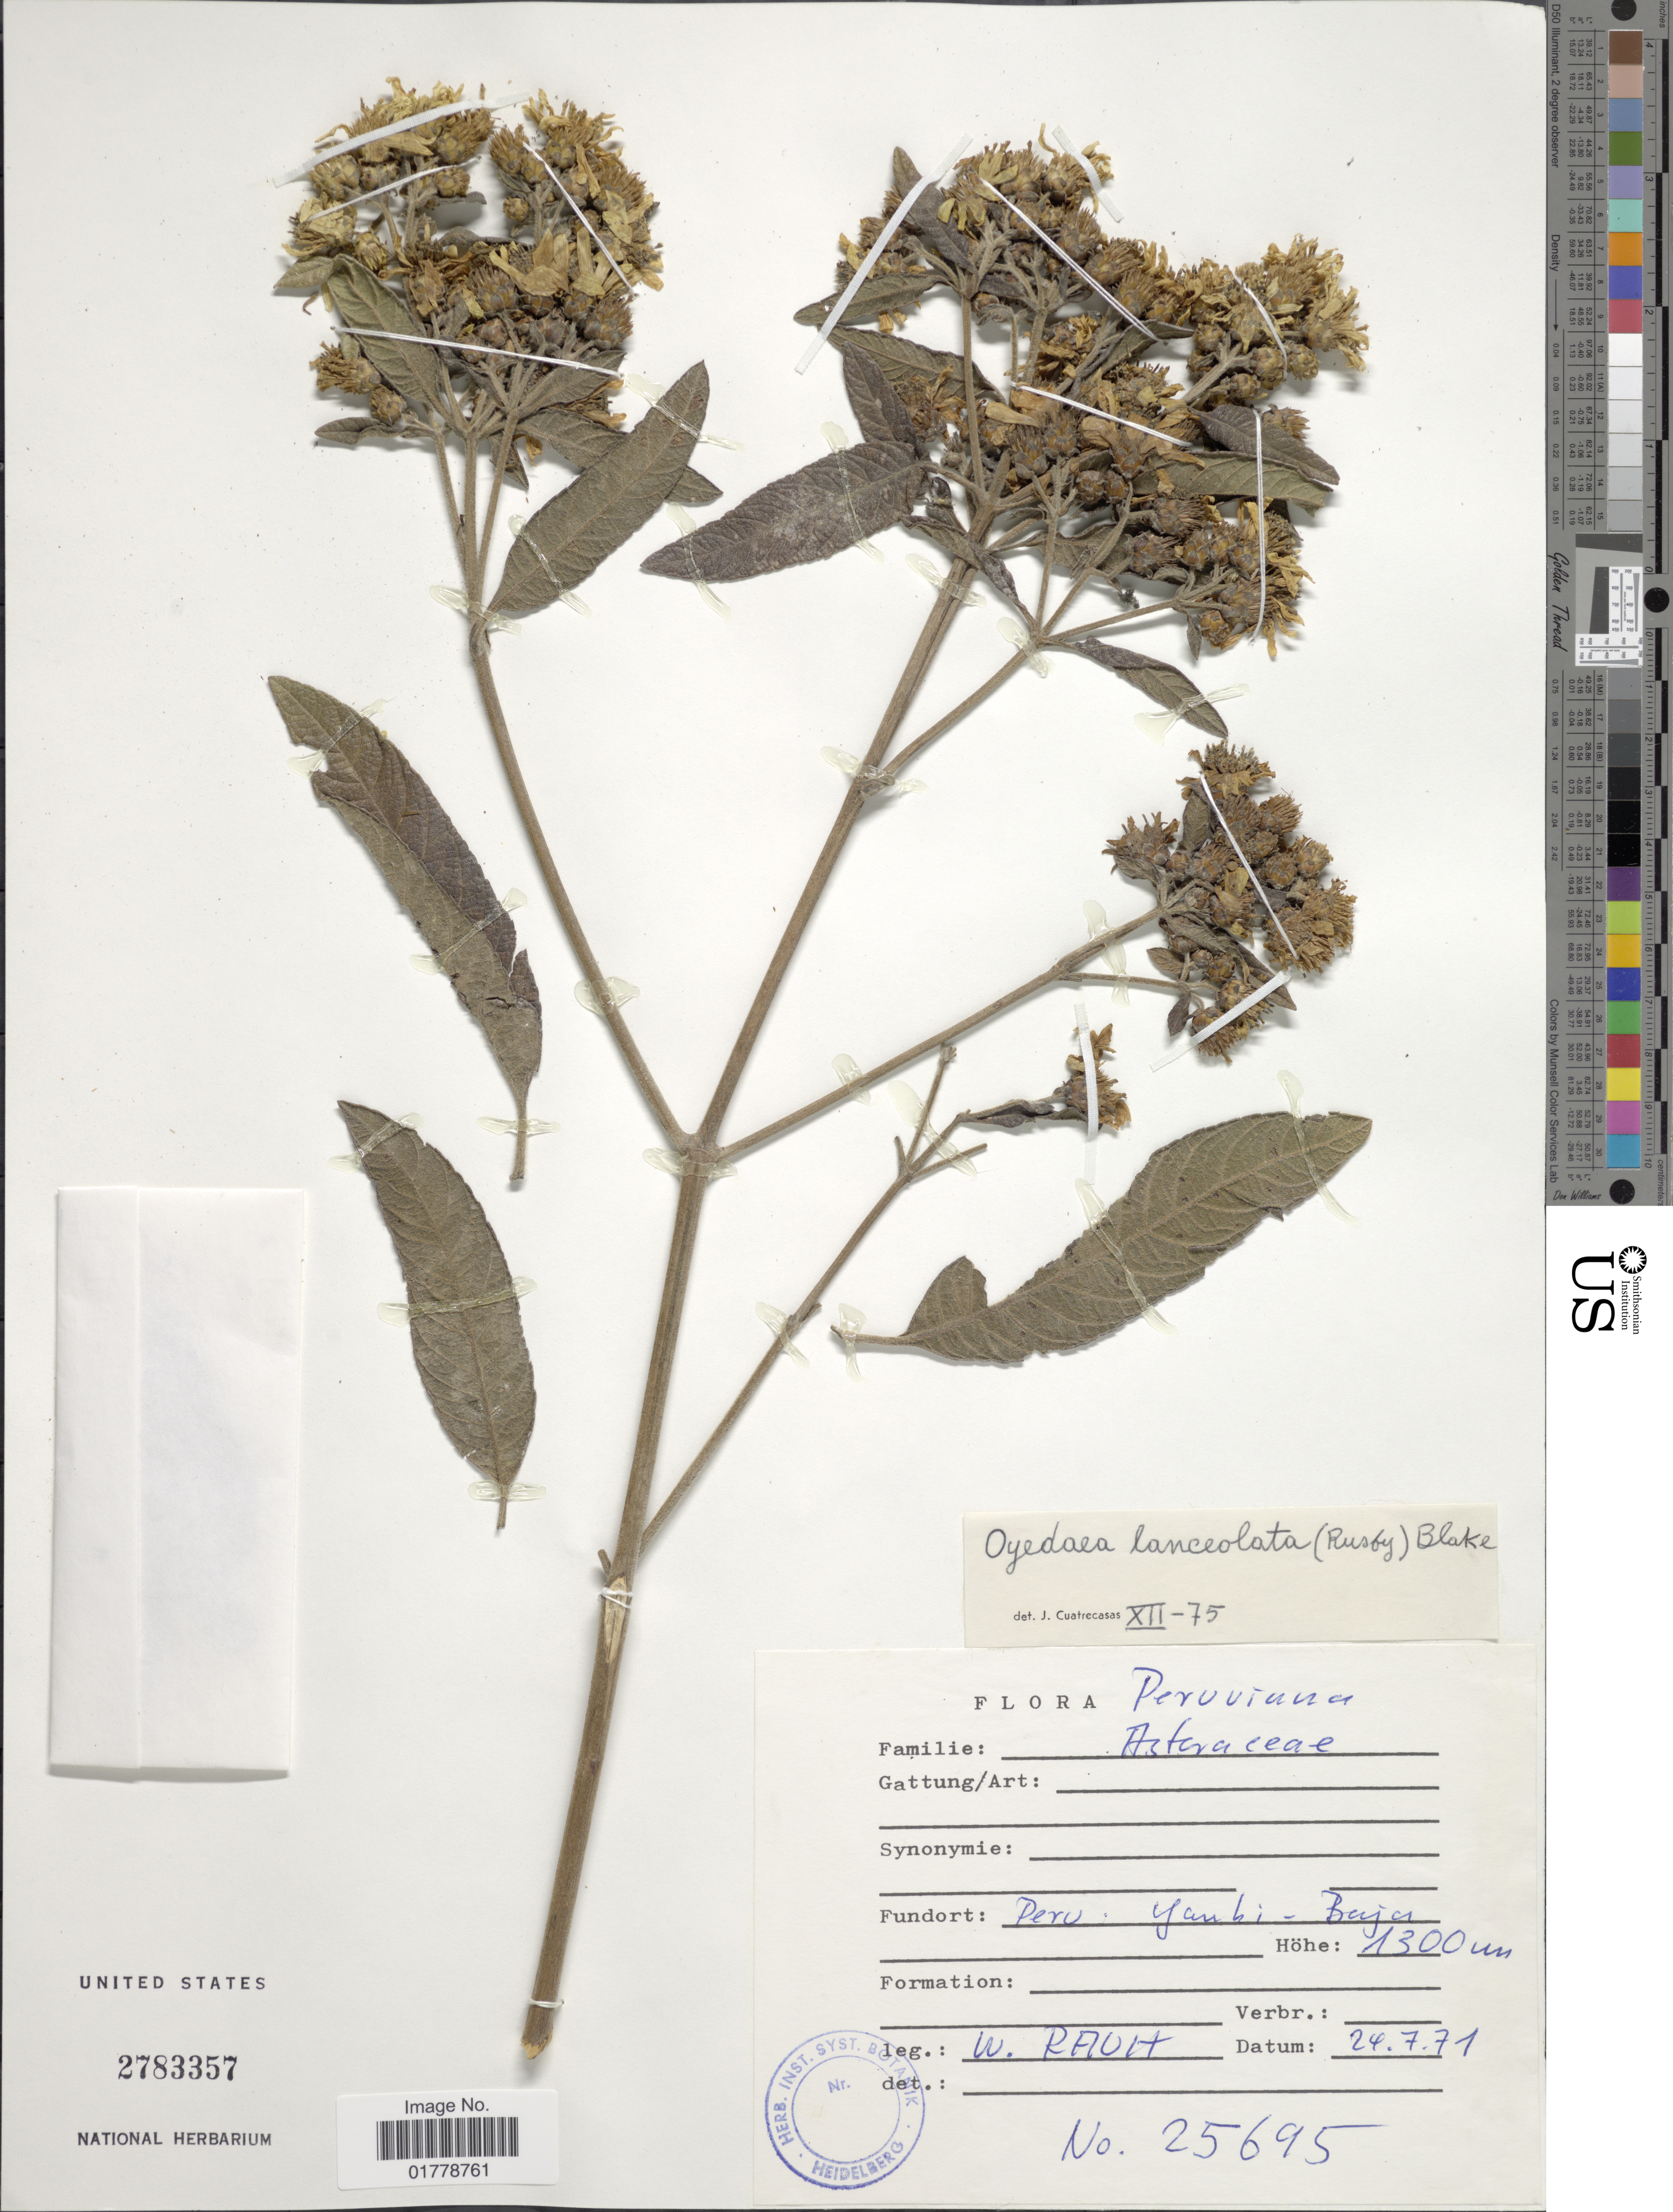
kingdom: Plantae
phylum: Tracheophyta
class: Magnoliopsida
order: Asterales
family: Asteraceae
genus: Oyedaea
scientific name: Oyedaea lanceolata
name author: (Rusby) S.F. Blake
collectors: Raoh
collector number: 25695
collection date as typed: Transcribed d/m/y: 24/7/71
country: Peru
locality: Peru: Yanbi - Baja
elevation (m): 1300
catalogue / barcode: US 2783357